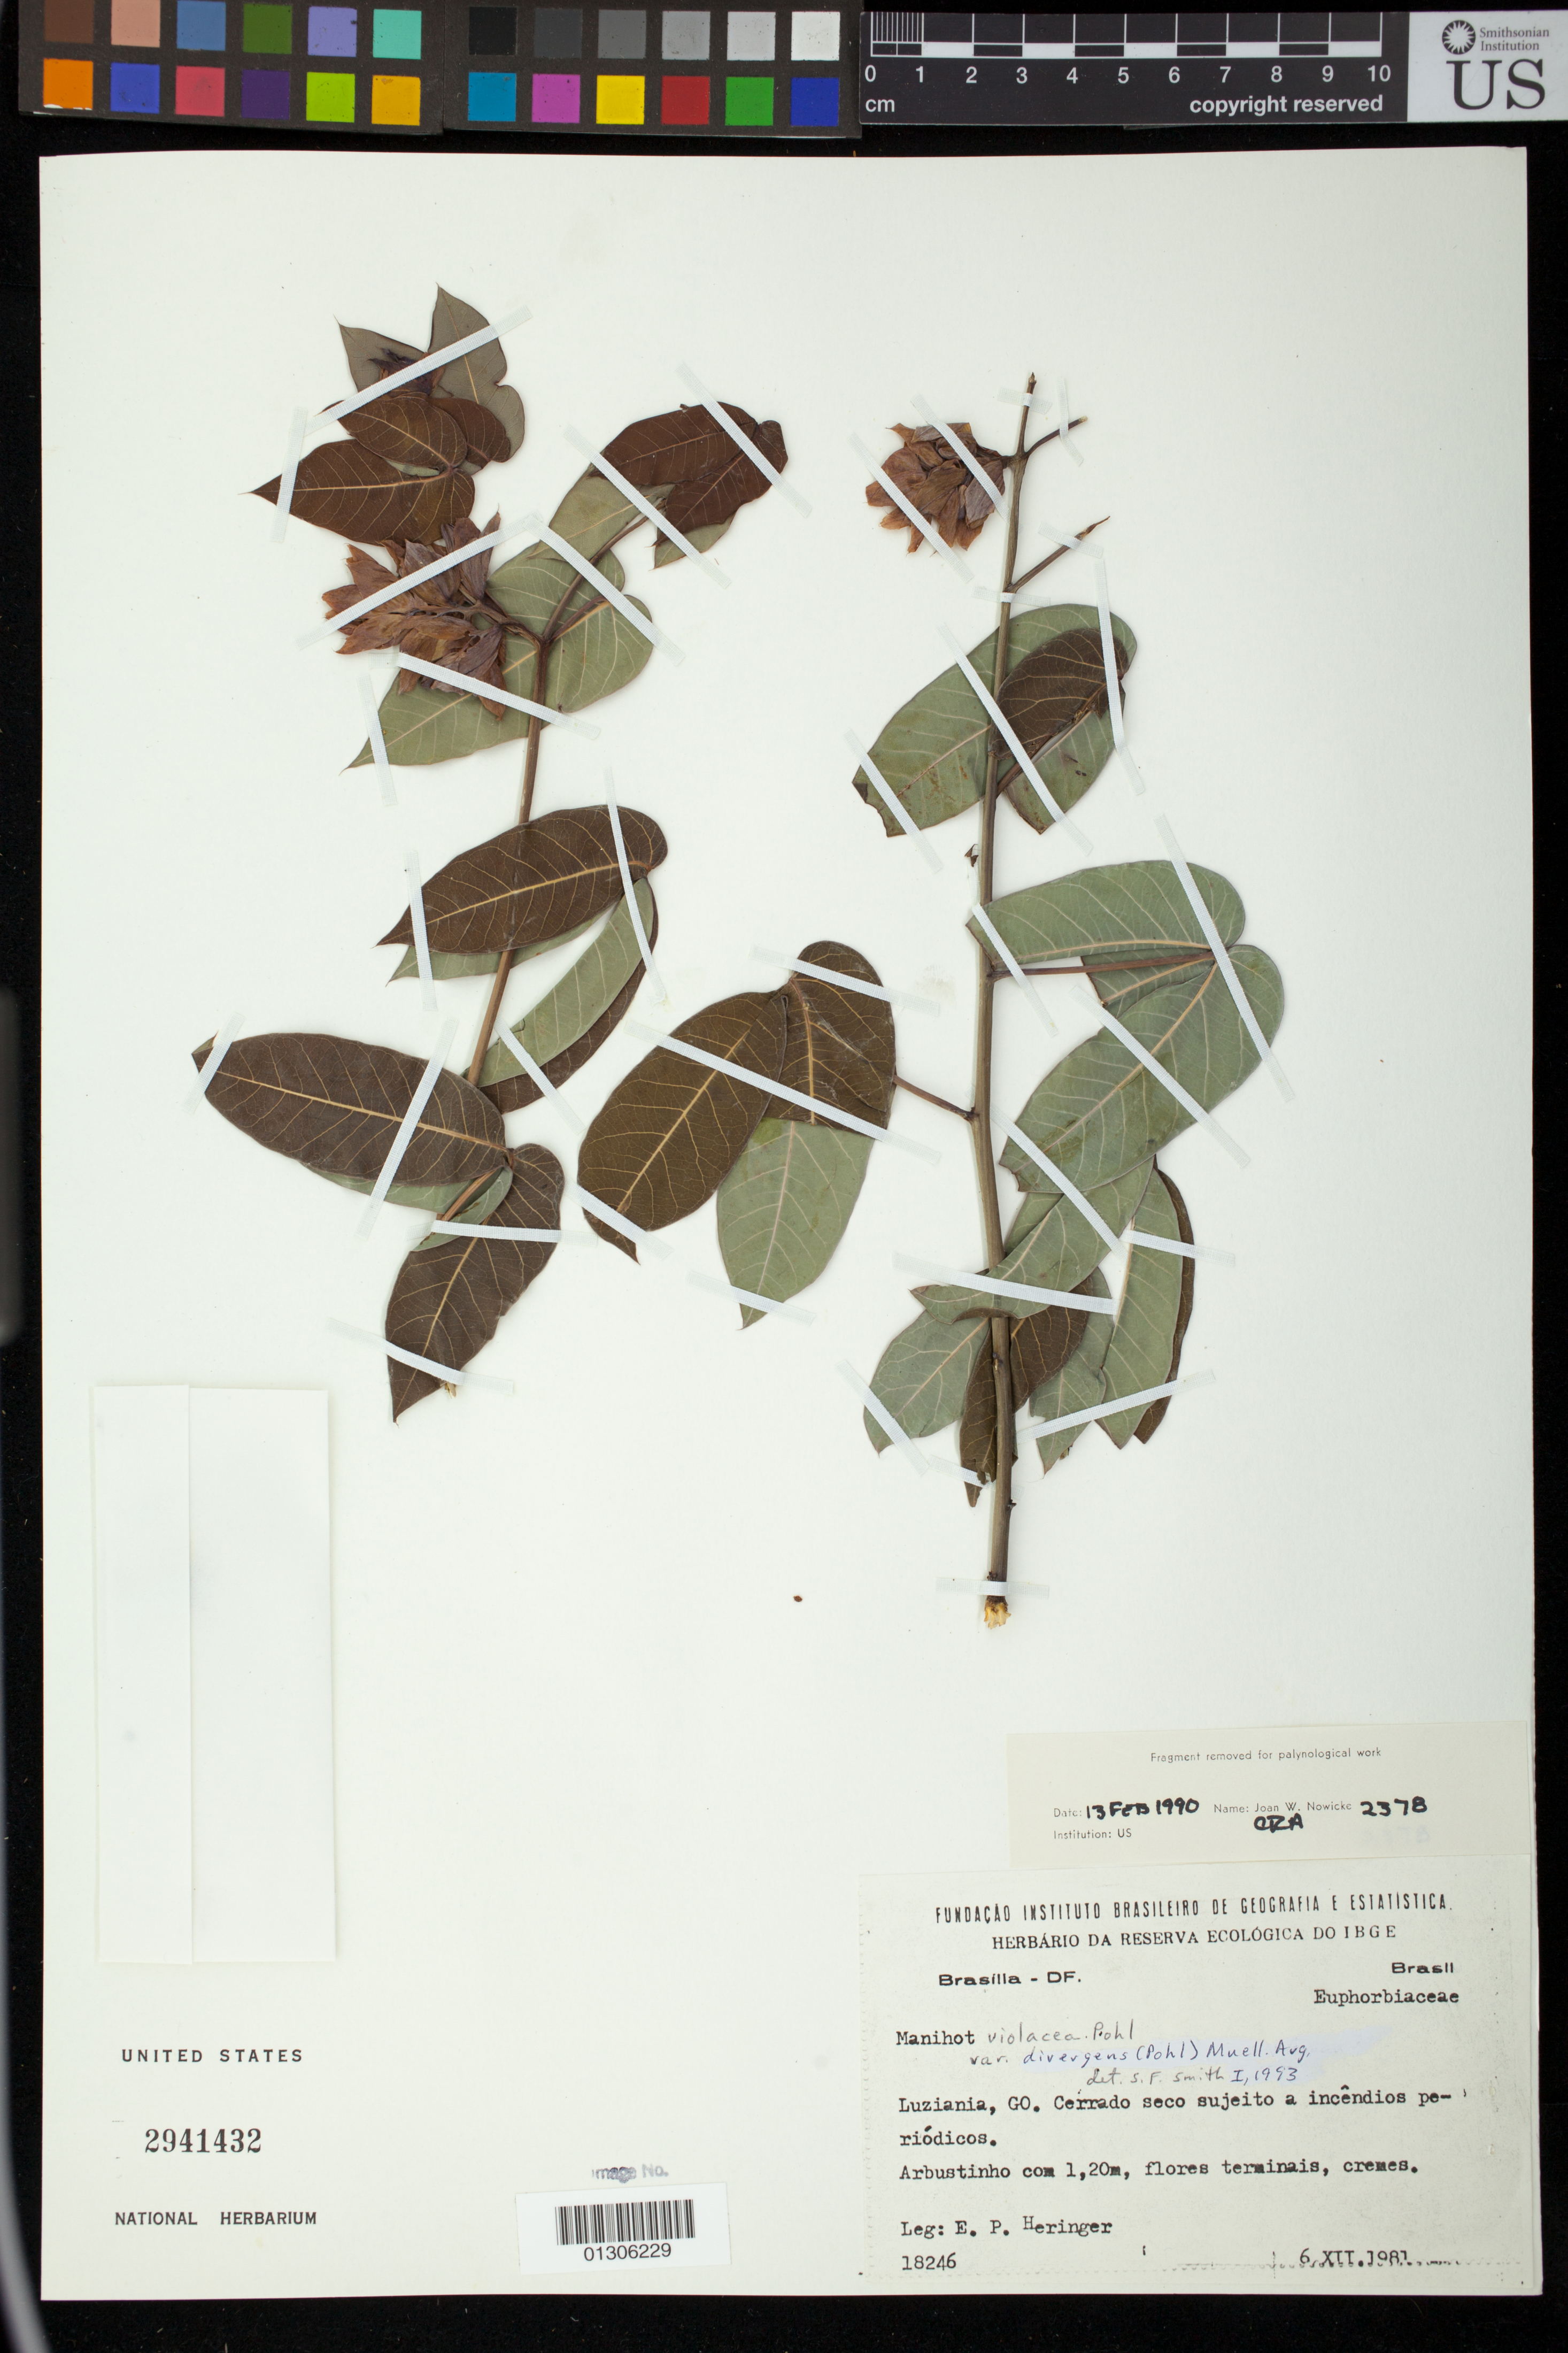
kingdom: Plantae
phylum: Tracheophyta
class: Magnoliopsida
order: Malpighiales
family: Euphorbiaceae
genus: Manihot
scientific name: Manihot violacea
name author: Pohl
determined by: Mendoza, M.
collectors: E. P. Heringer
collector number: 18246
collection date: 1981-06-12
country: Brazil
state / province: Goias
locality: Luziania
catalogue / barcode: US 2941432